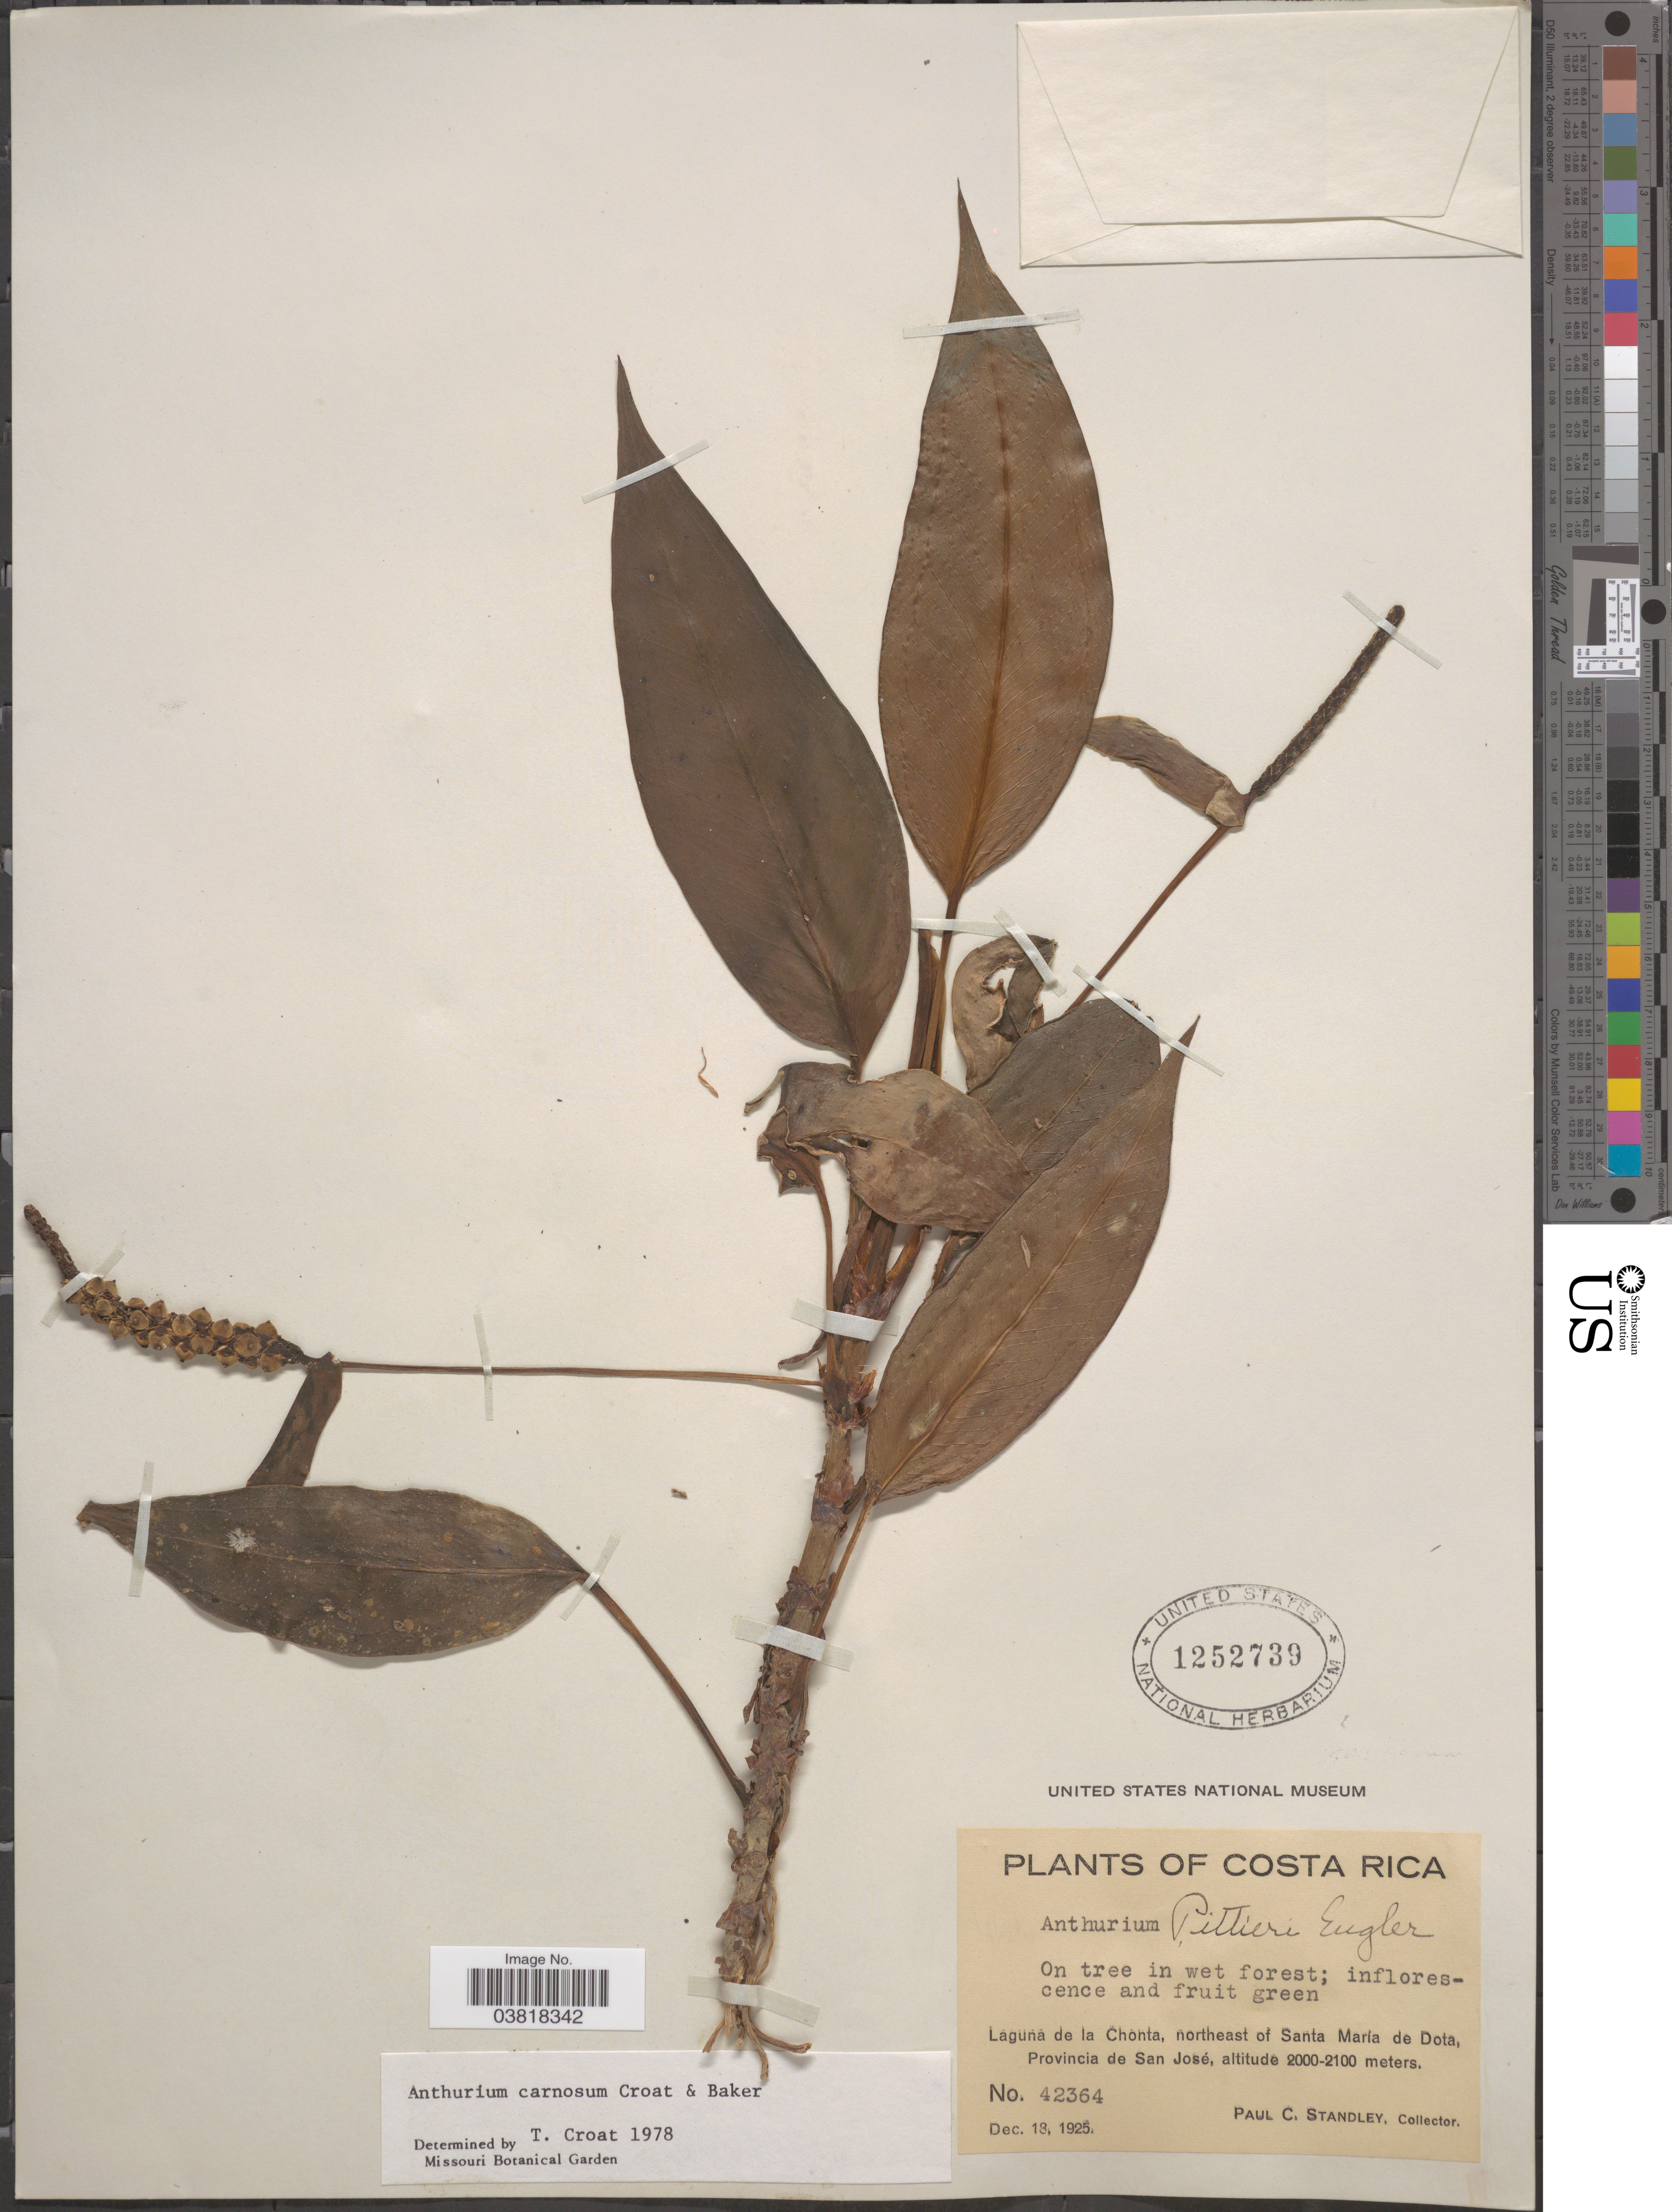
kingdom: Plantae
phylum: Tracheophyta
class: Liliopsida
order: Alismatales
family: Araceae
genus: Anthurium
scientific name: Anthurium carnosum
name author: Croat & R.A. Baker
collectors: P. C. Standley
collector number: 42364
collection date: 1925-12-18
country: Costa Rica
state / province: San José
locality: Laguna de la Chonta, northeast of Santa Maria de Dota.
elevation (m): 2000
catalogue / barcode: US 1252739